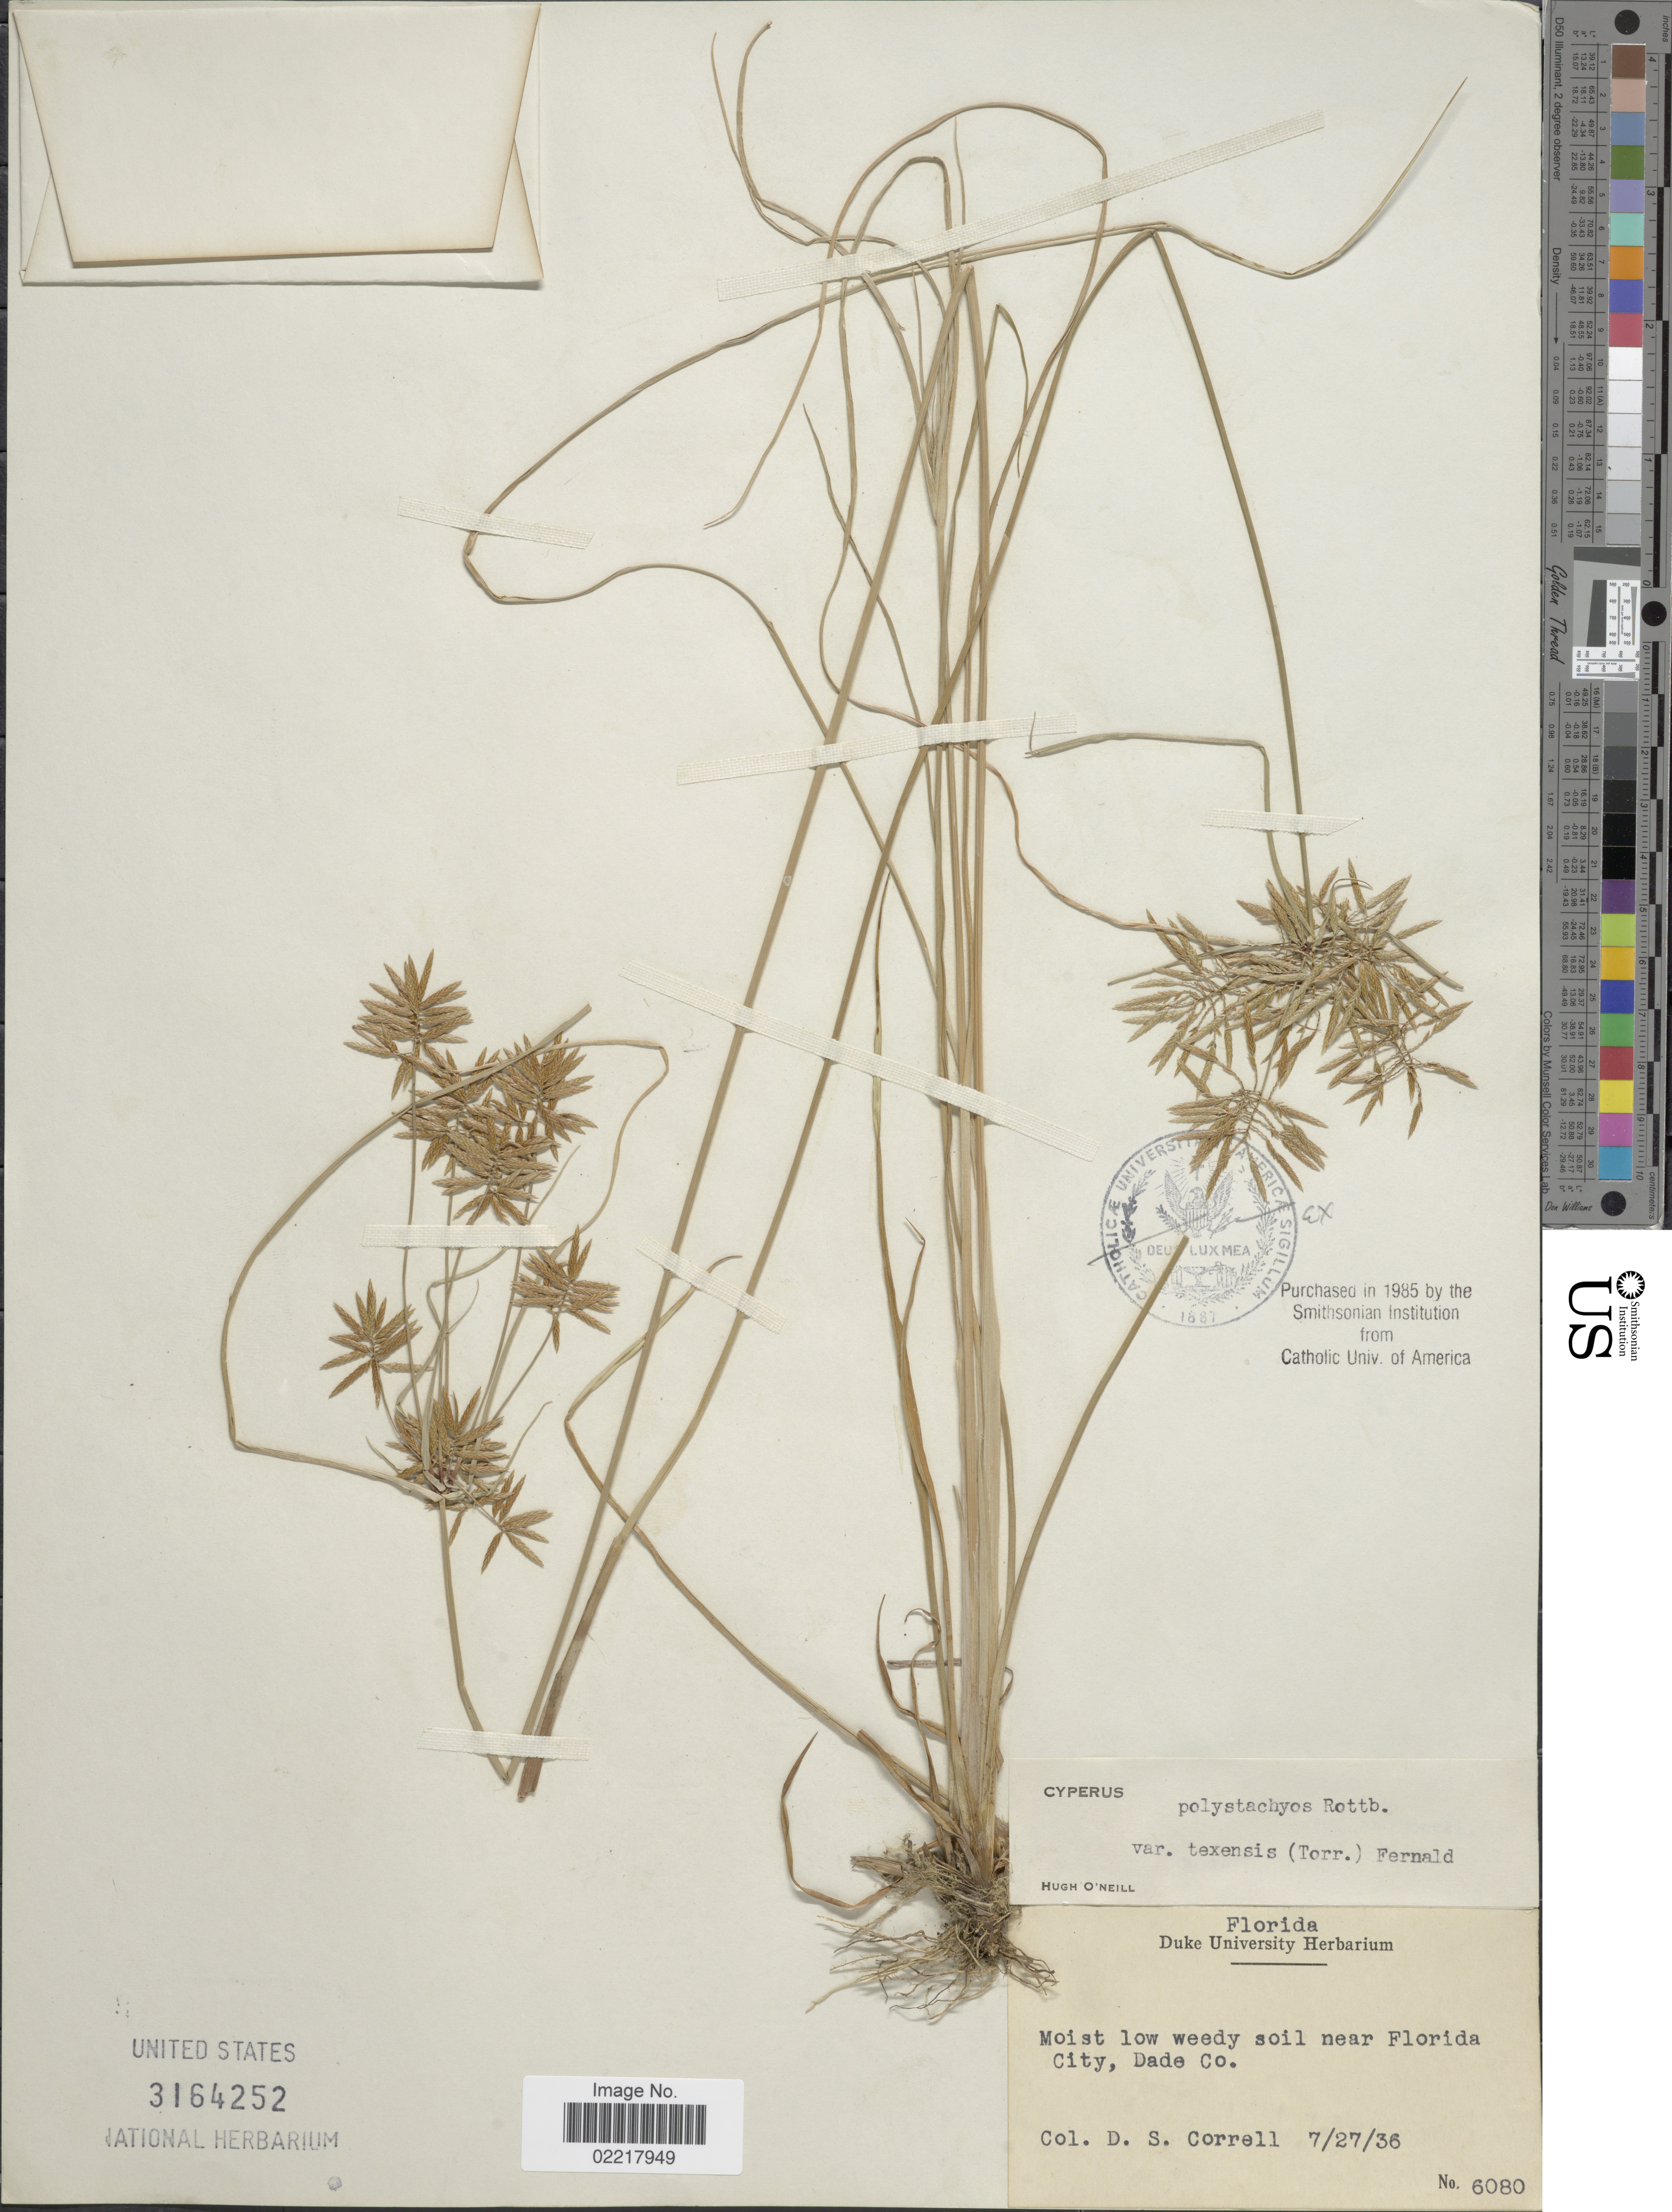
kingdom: Plantae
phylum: Tracheophyta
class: Liliopsida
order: Poales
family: Cyperaceae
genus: Cyperus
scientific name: Cyperus polystachyos var. texensis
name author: (Torr.) Fernald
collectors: D. S. Correll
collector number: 6080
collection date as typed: Transcribed d/m/y: 27/7/36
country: United States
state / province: Florida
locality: Moist low weedy soil near Florida City, Dade Co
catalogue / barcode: US 3164252